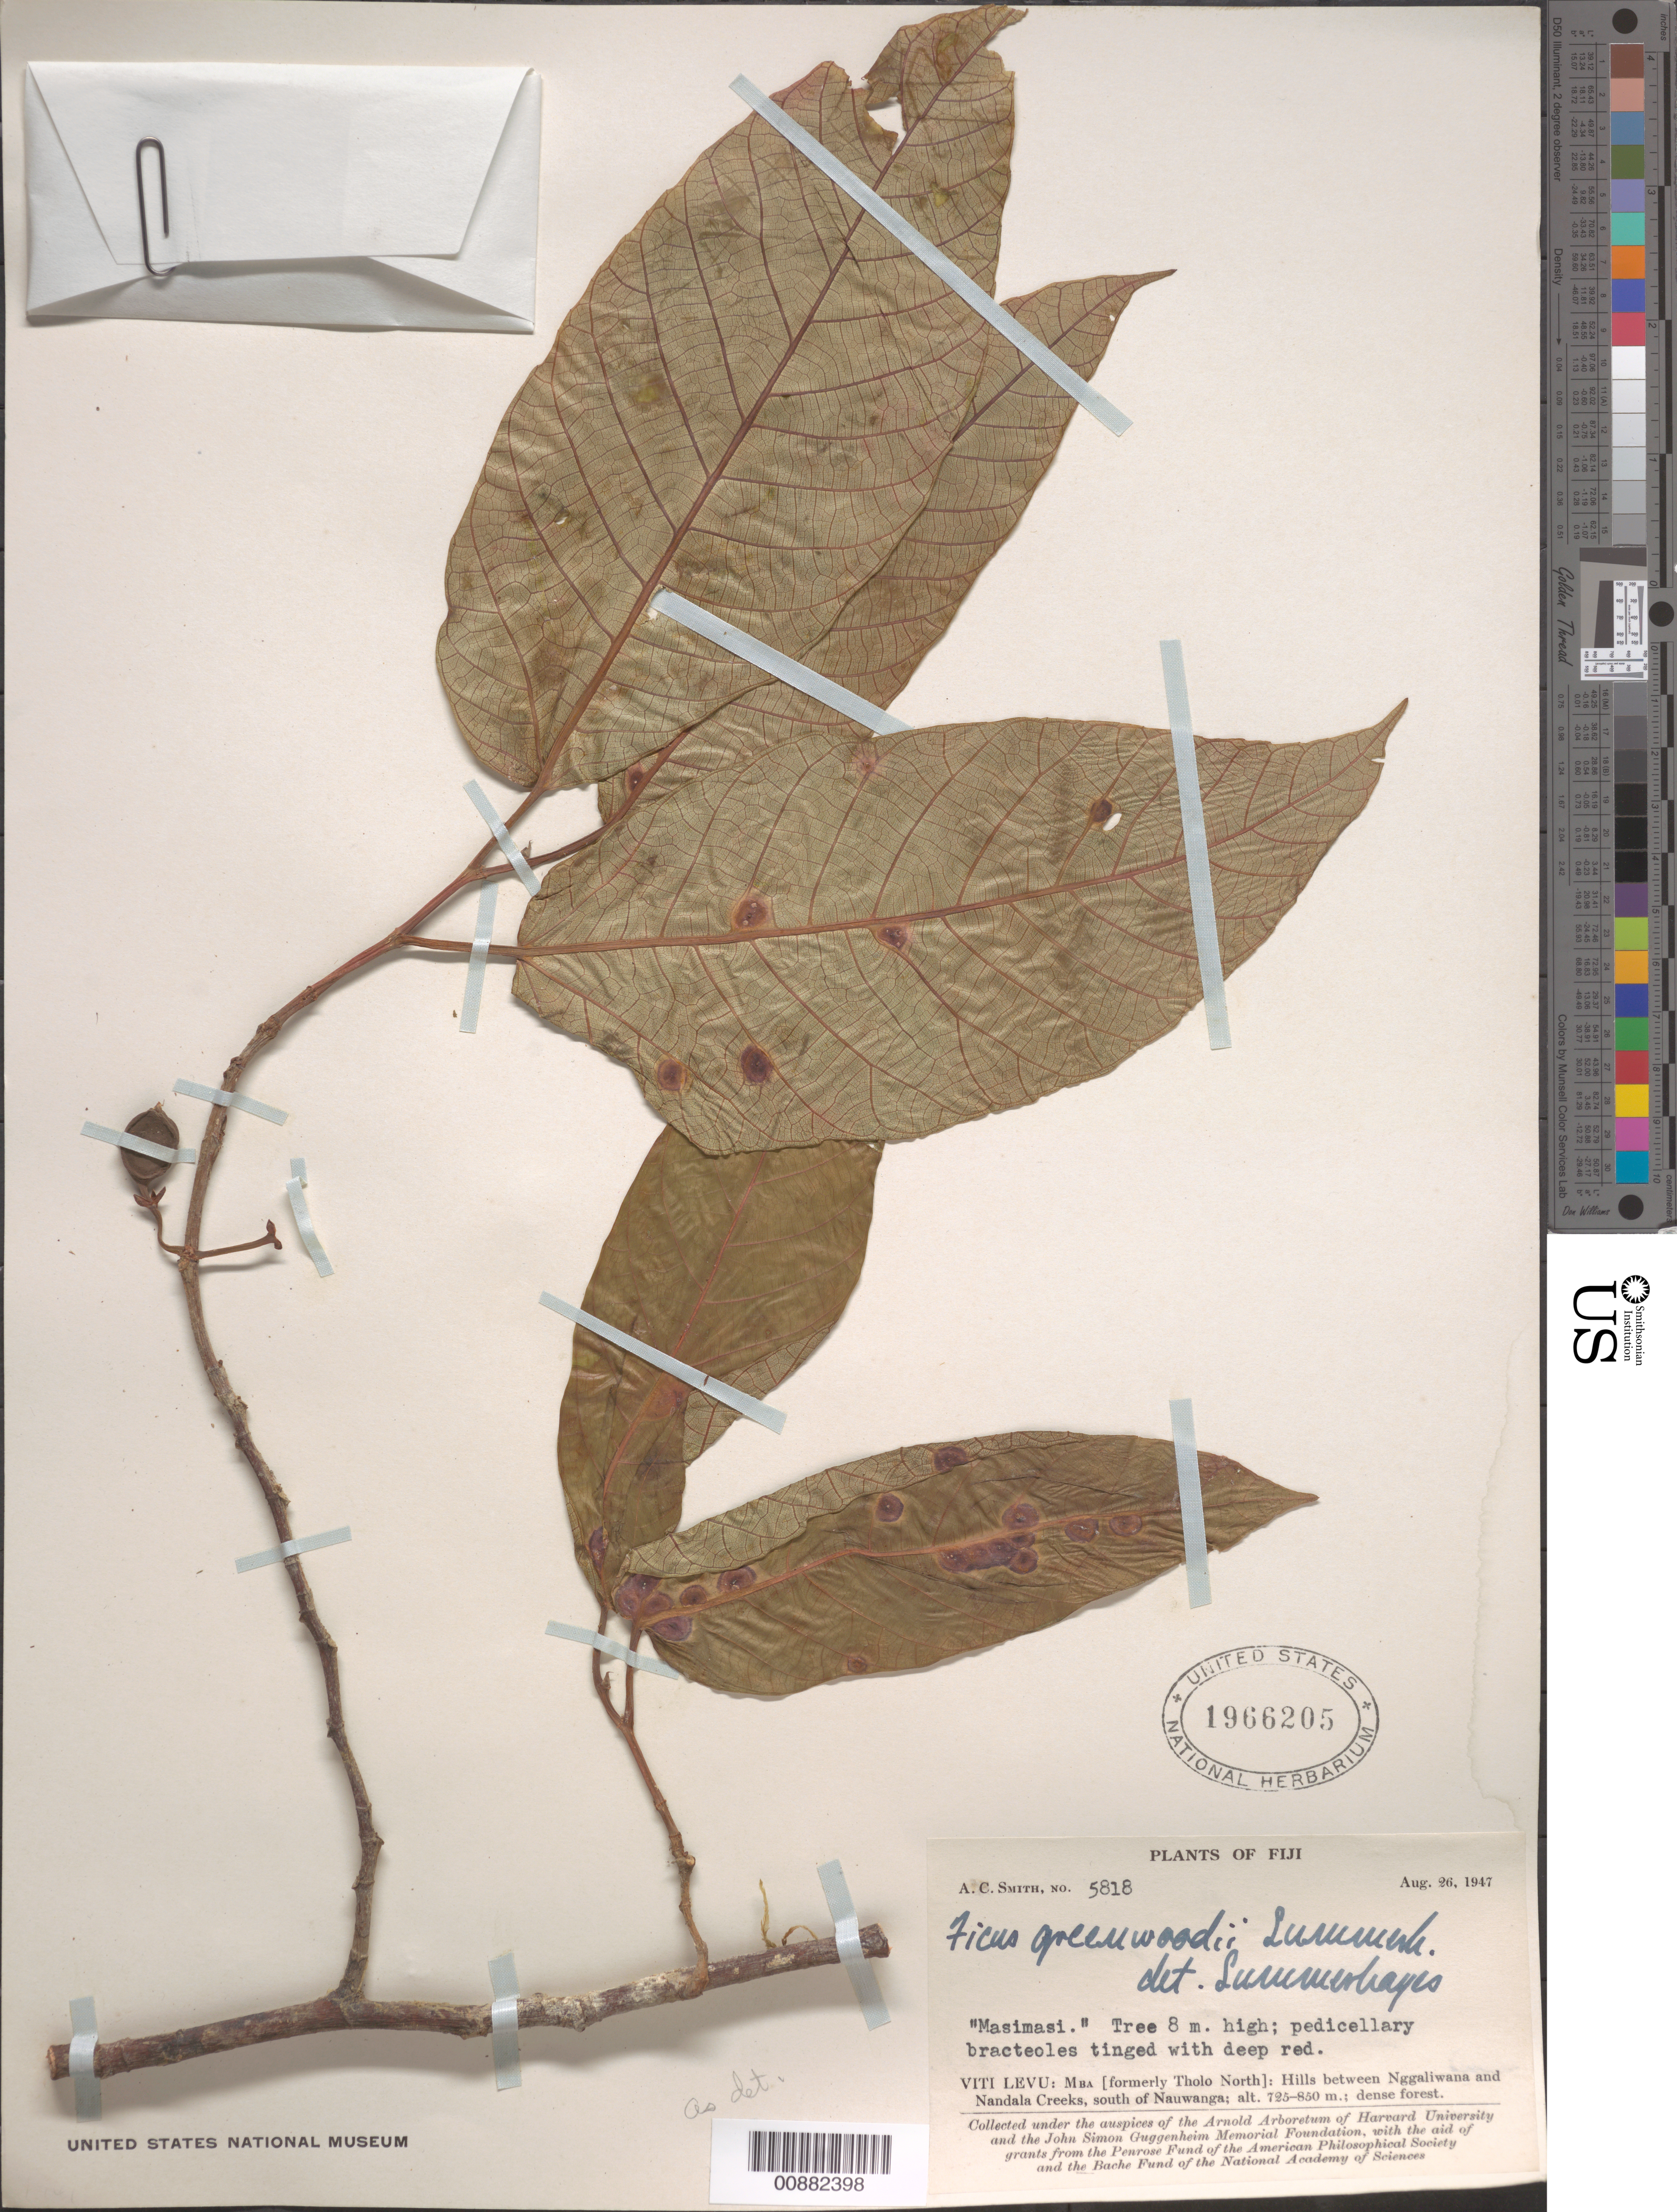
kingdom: Plantae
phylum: Tracheophyta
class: Magnoliopsida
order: Rosales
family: Moraceae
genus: Ficus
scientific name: Ficus greenwoodii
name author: Summerh.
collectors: C. A. Smith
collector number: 5818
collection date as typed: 26 Aug 1947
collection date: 1947-08-26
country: Fiji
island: Viti Levu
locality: Hills between Nggiiwana and Nandala Creeks, S of Nauwanga.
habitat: Dense forest.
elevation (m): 725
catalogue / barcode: US 1966205